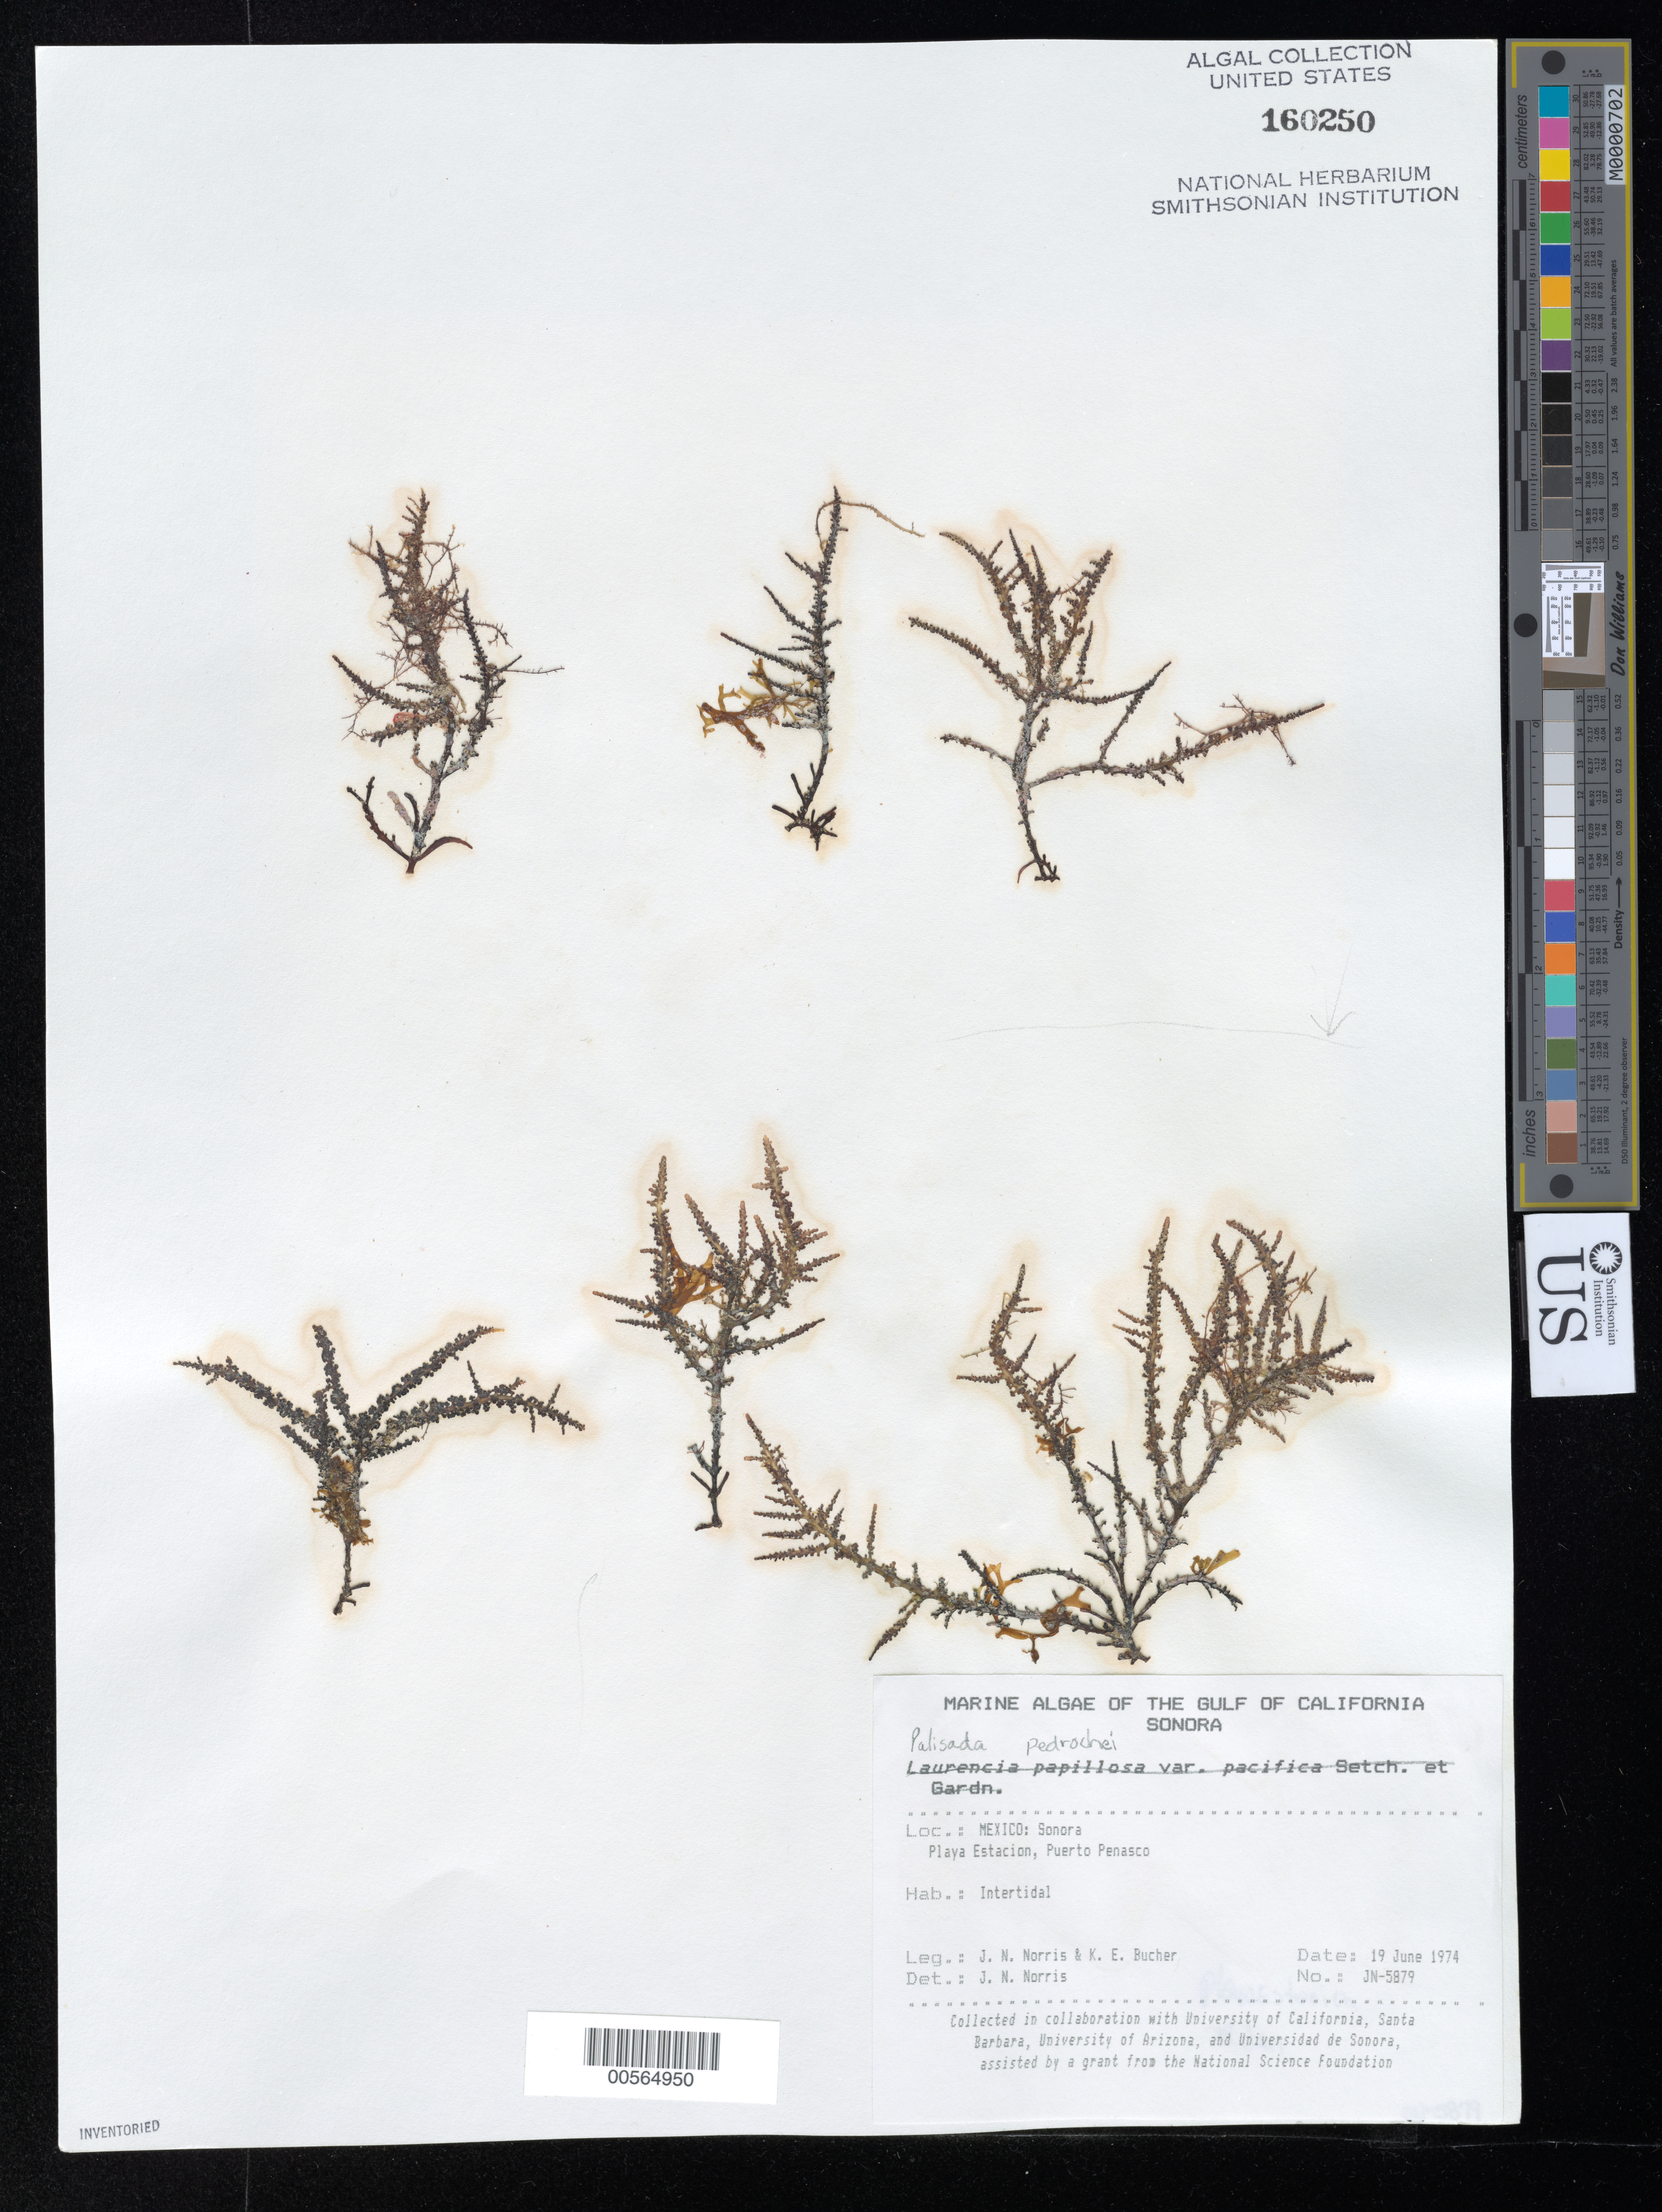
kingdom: Plantae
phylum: Rhodophyta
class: Florideophyceae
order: Ceramiales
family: Rhodomelaceae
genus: Palisada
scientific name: Palisada pedrochei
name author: J.N. Norris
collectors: J. N. Norris & K. E. Bucher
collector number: JN-5879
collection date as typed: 19 Jun 1974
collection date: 1974-06-19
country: Mexico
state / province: Sonora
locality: Playa Estacion, Puerto Penasco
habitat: Intertidal.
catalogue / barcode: US 160250